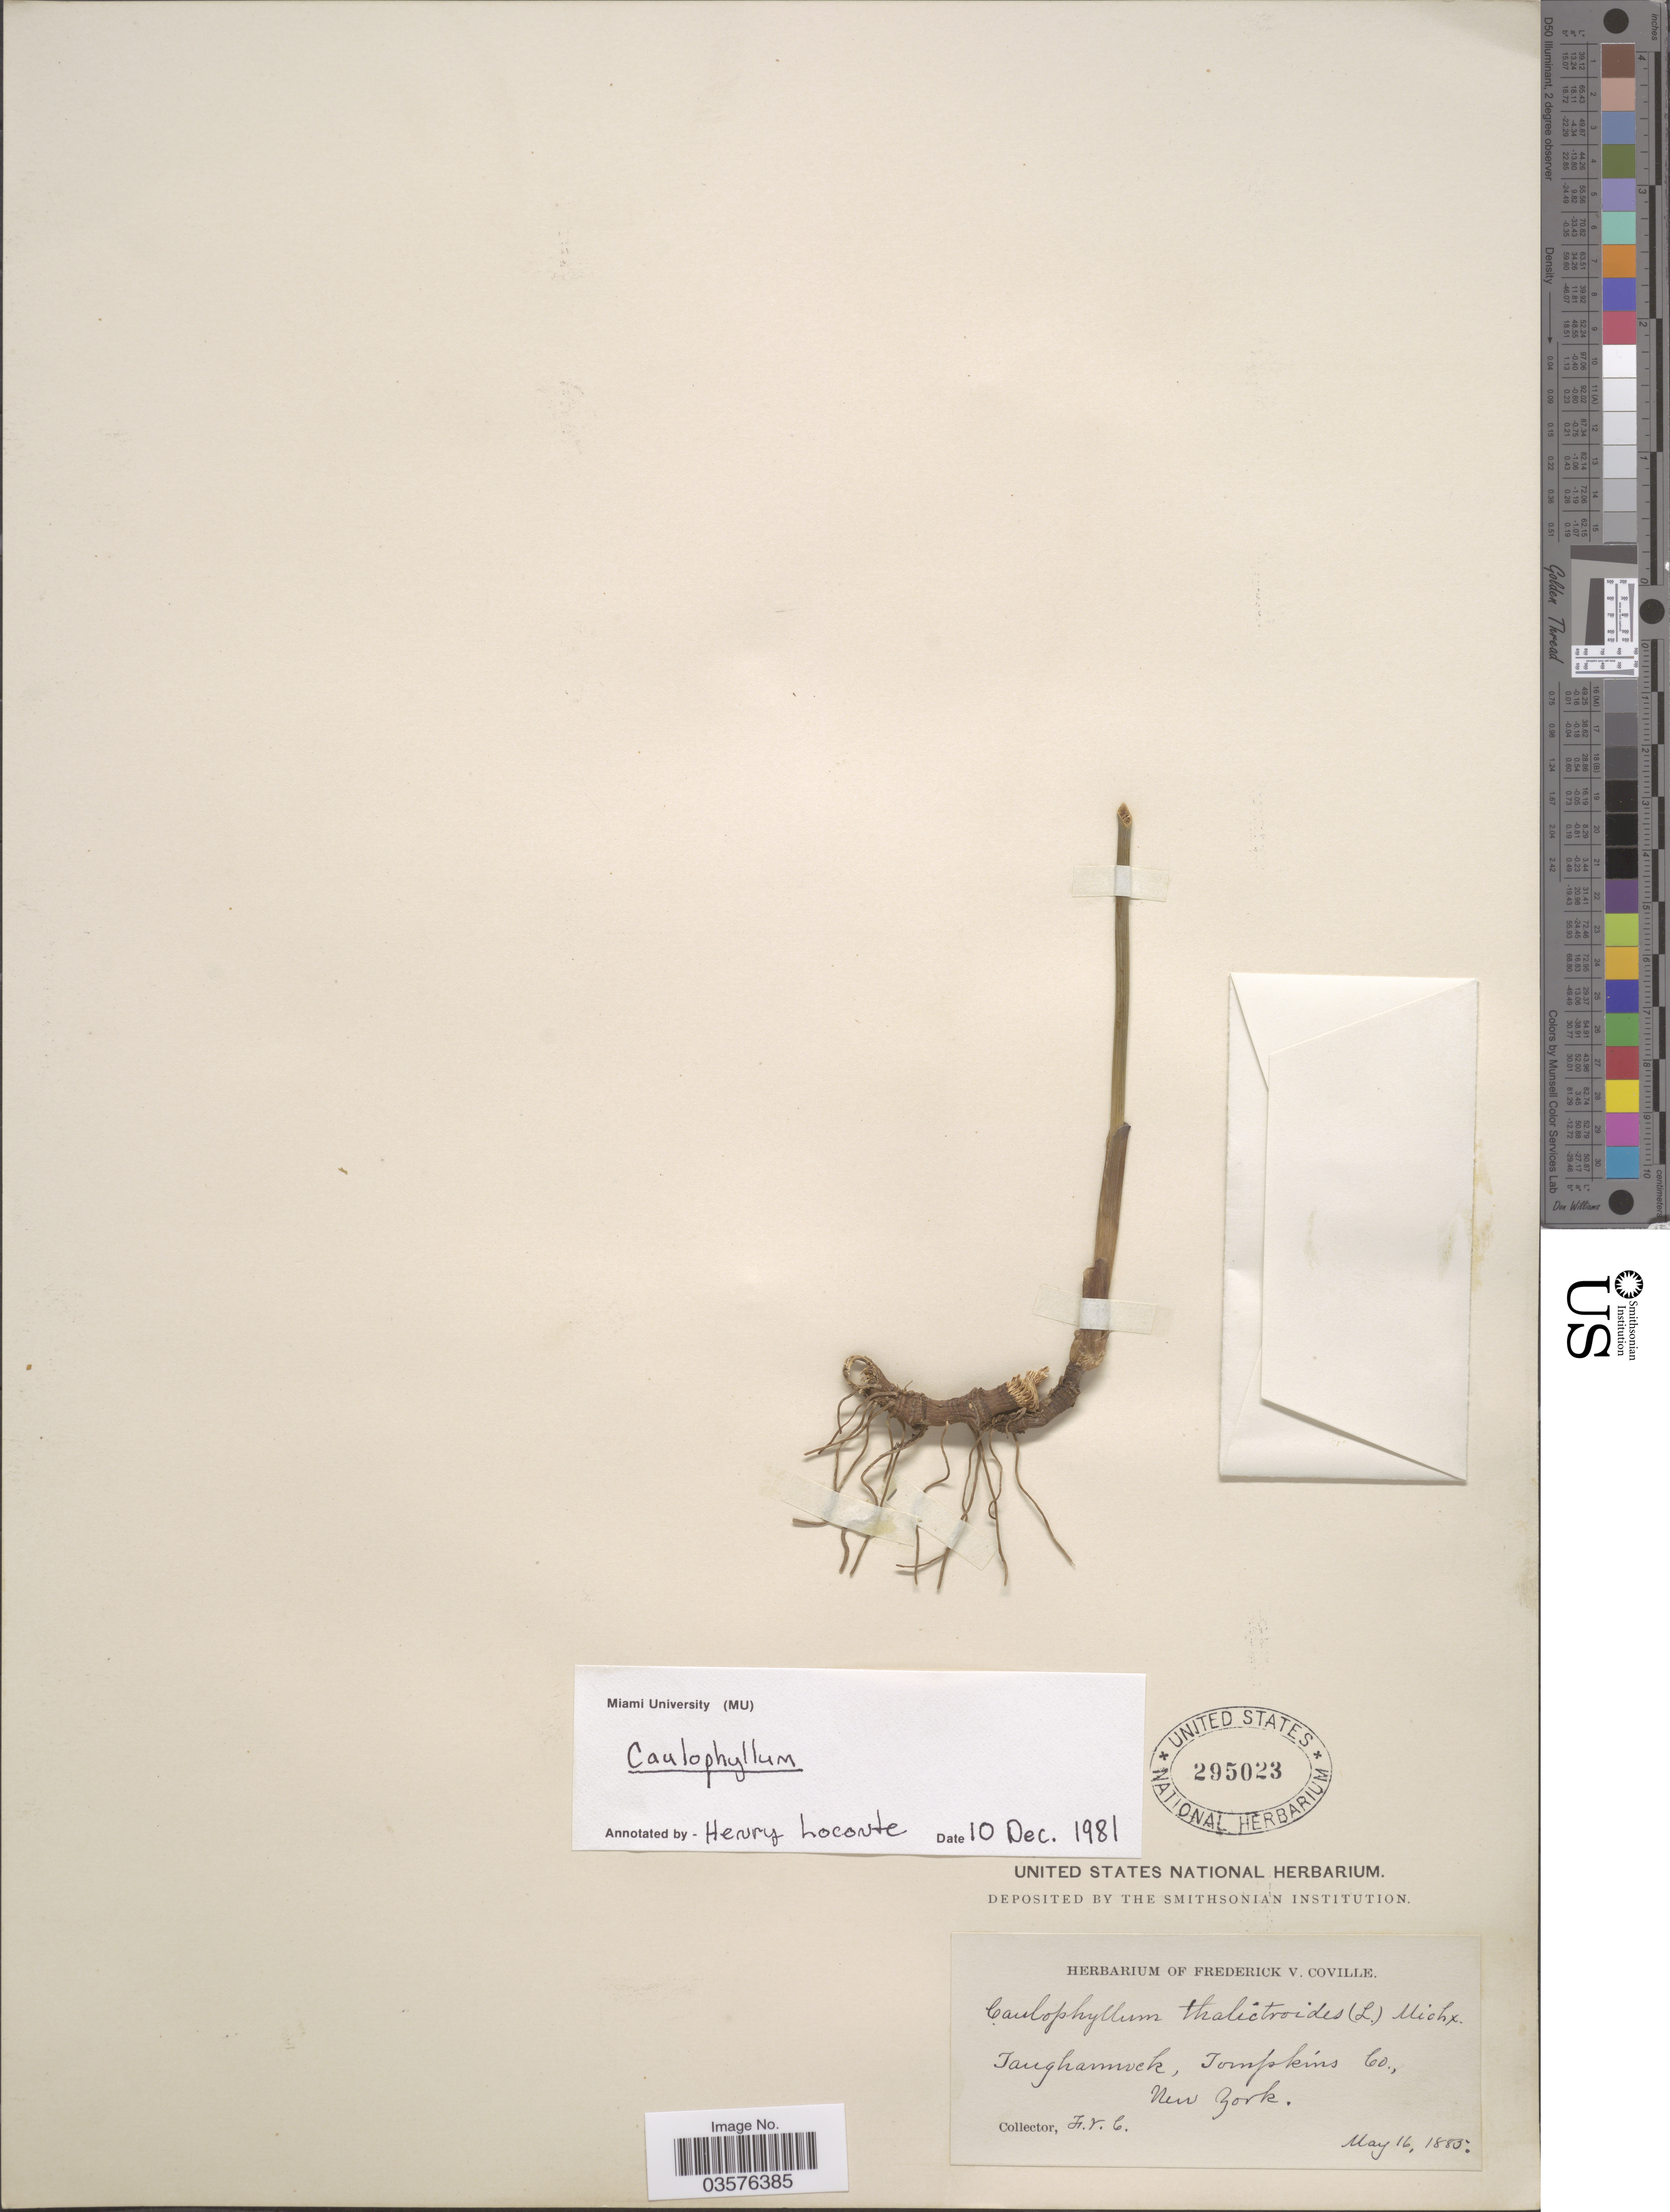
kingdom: Plantae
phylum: Tracheophyta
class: Magnoliopsida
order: Ranunculales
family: Berberidaceae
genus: Caulophyllum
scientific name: Caulophyllum sp.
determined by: Loconte, Henry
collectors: F. V. Coville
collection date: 1885-05-16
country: United States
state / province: New York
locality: Taughannock, Tompkins Co.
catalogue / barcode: US 295023